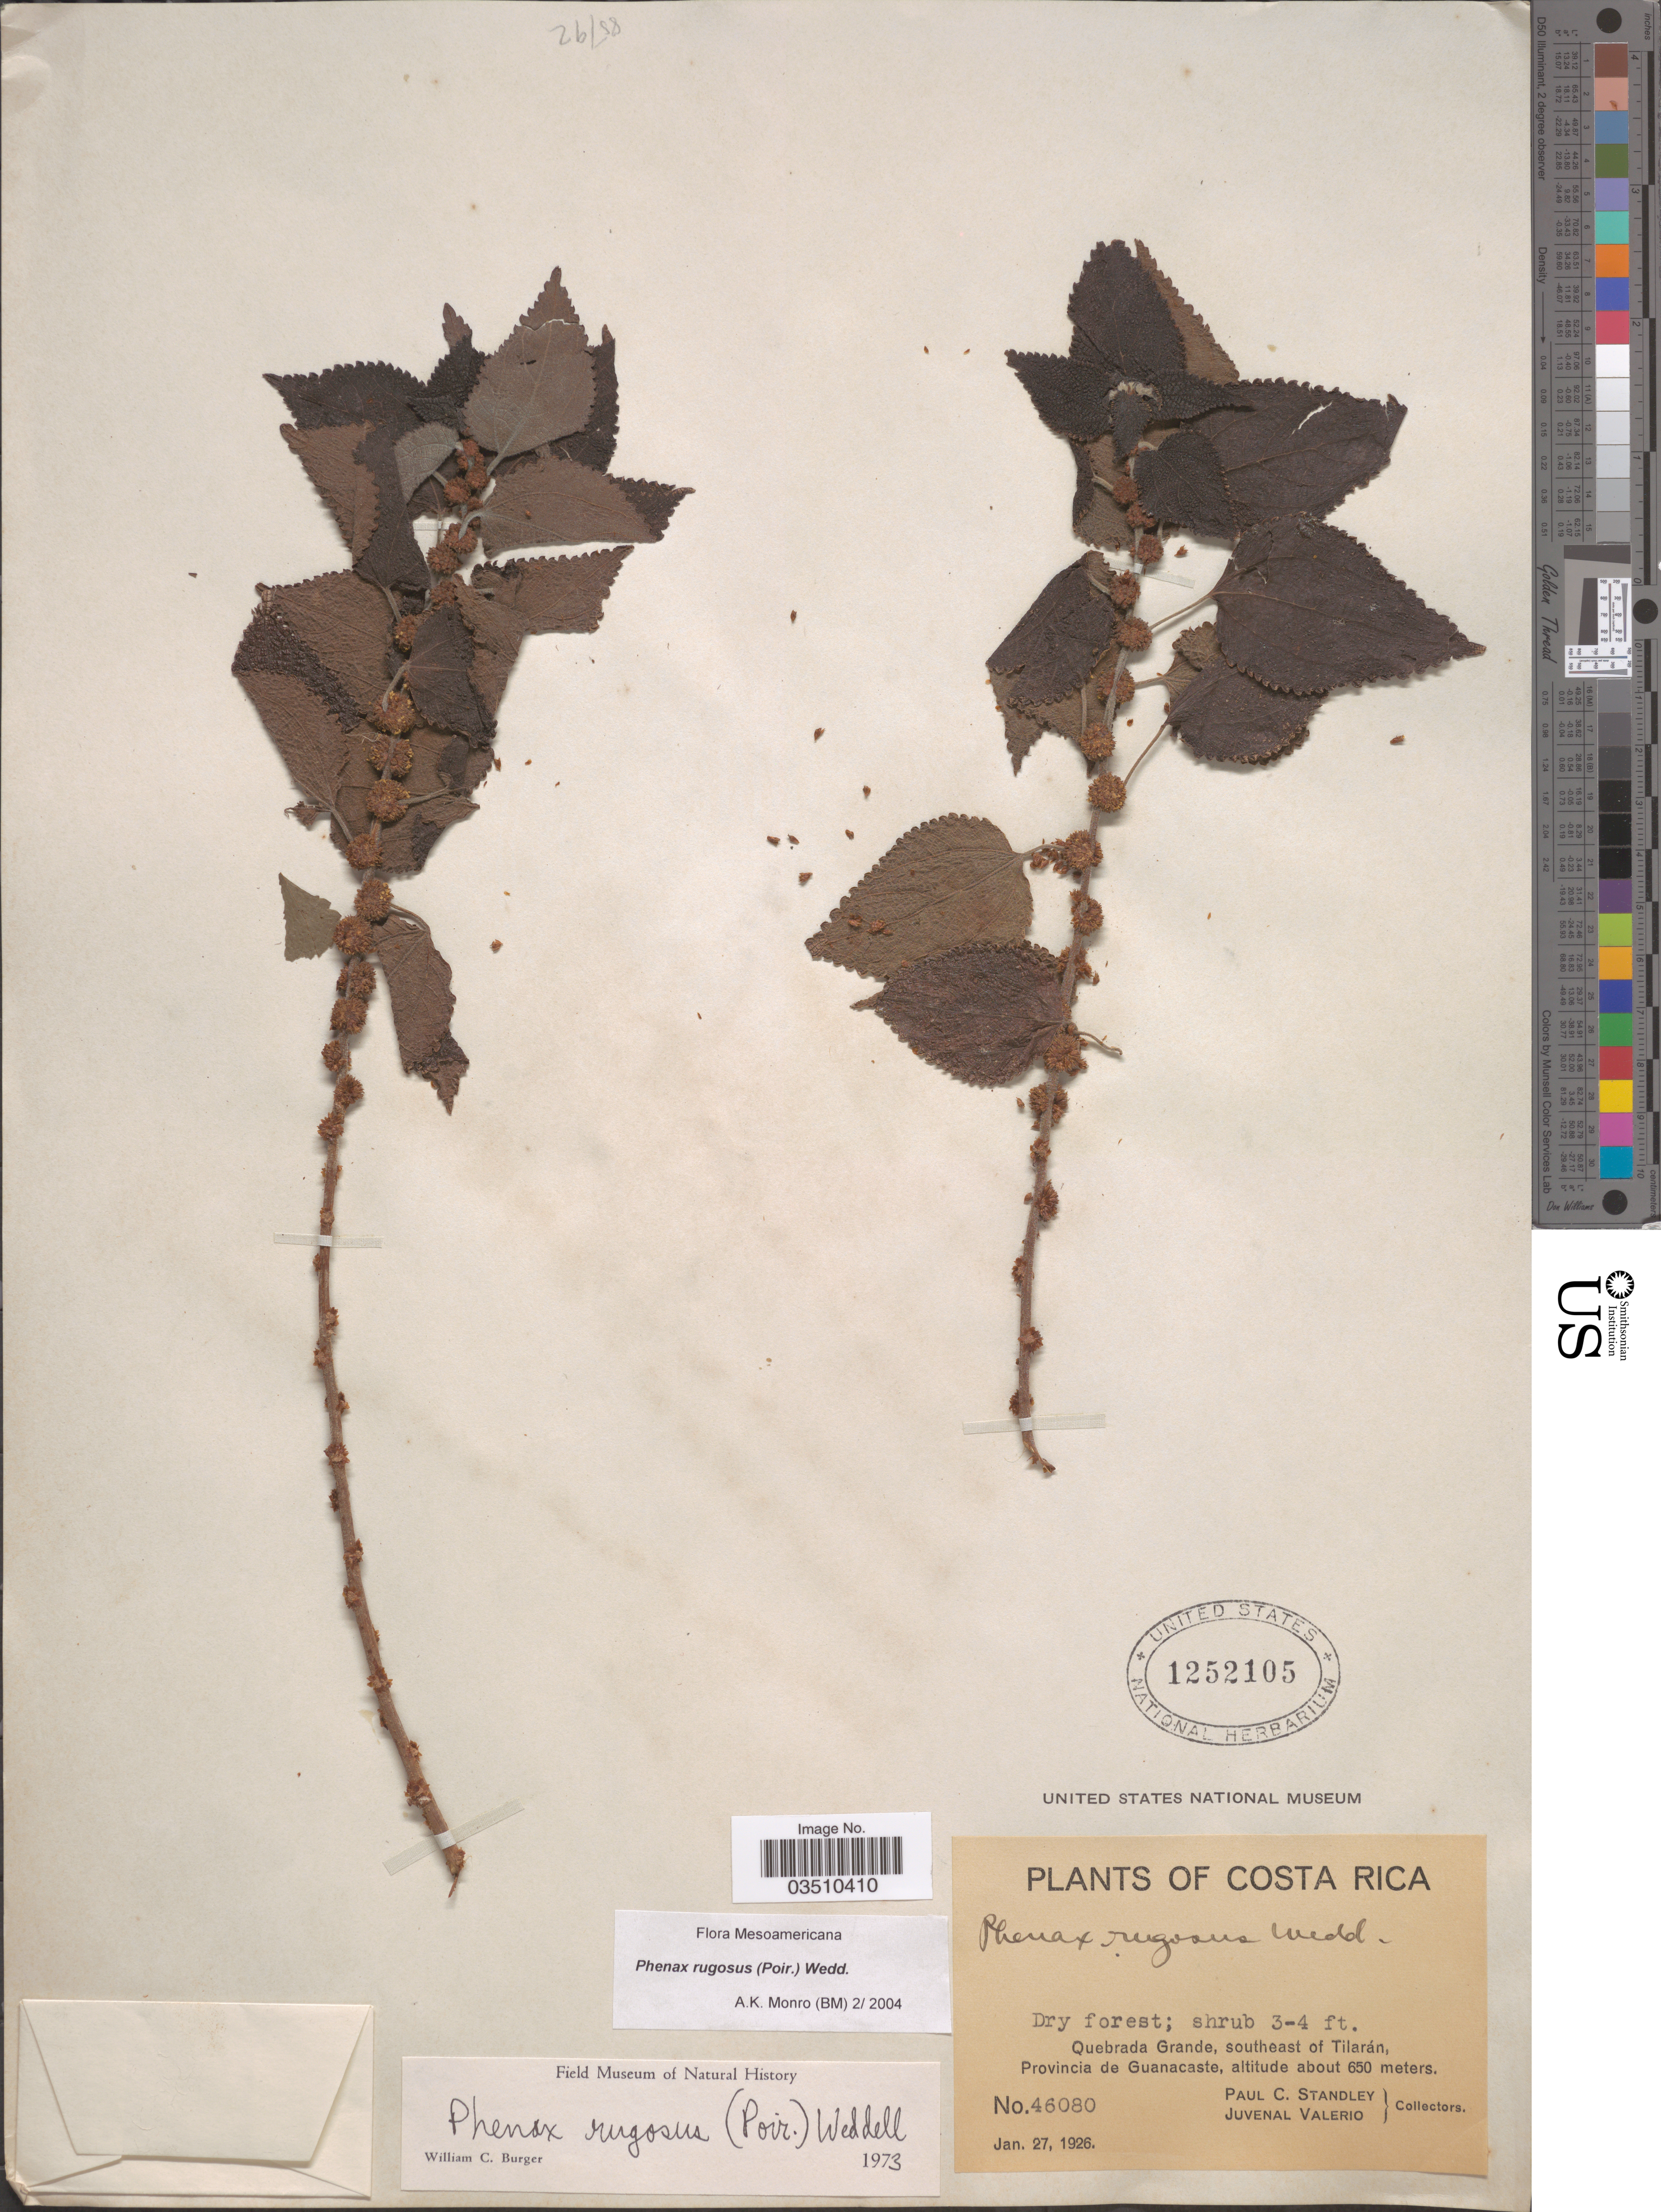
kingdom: Plantae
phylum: Tracheophyta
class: Magnoliopsida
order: Rosales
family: Urticaceae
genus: Phenax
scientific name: Phenax rugosus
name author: (Poir.) Wedd.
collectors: P. C. Standley & J. Valerio R.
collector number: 46080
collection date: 1926-01-27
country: Costa Rica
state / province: Guanacaste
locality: Quebrada Grande, southeast of Tilarán.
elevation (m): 650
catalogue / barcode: US 1252105